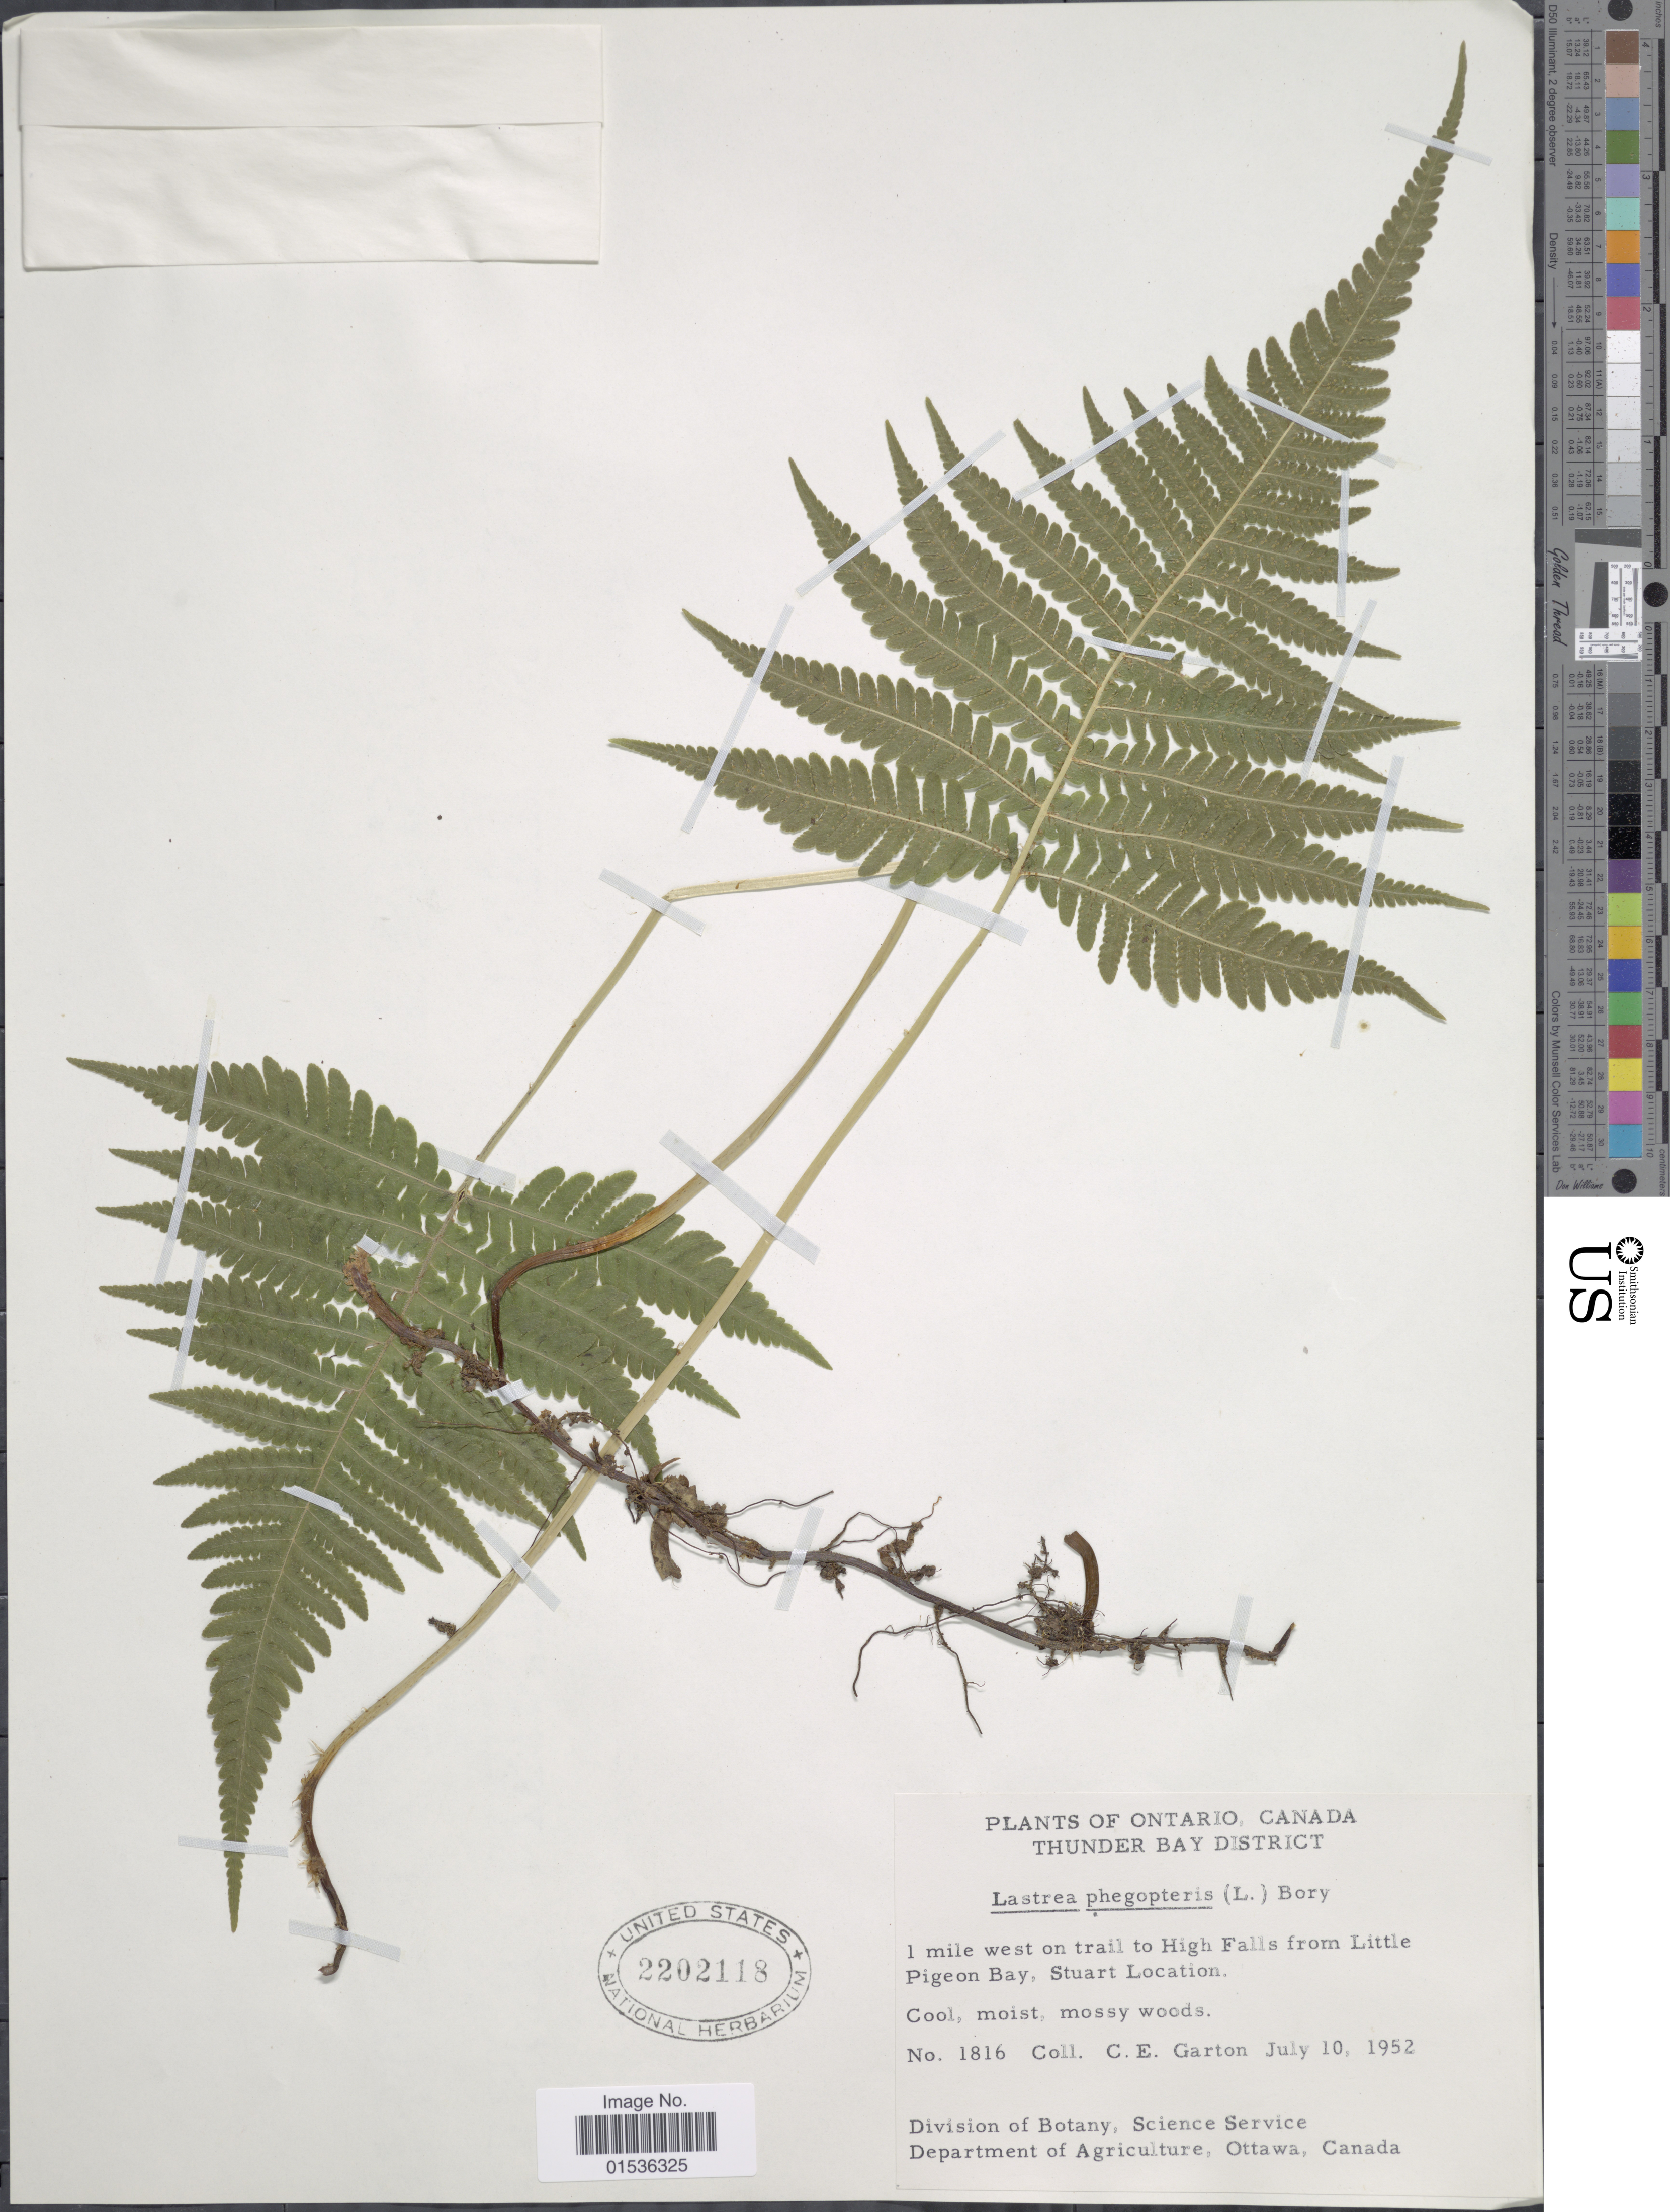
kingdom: Plantae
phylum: Tracheophyta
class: Polypodiopsida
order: Polypodiales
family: Thelypteridaceae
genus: Phegopteris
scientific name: Phegopteris connectilis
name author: (Michx.) Watt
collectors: C. E. Garton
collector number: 1816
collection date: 1952-07-10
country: Canada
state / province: Ontario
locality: Ontario, Canada, Thunder Bay District, 1 mile west on trail to Gigh Falls from Little Pigeon Bay, Stuart Location.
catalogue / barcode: US 2202118